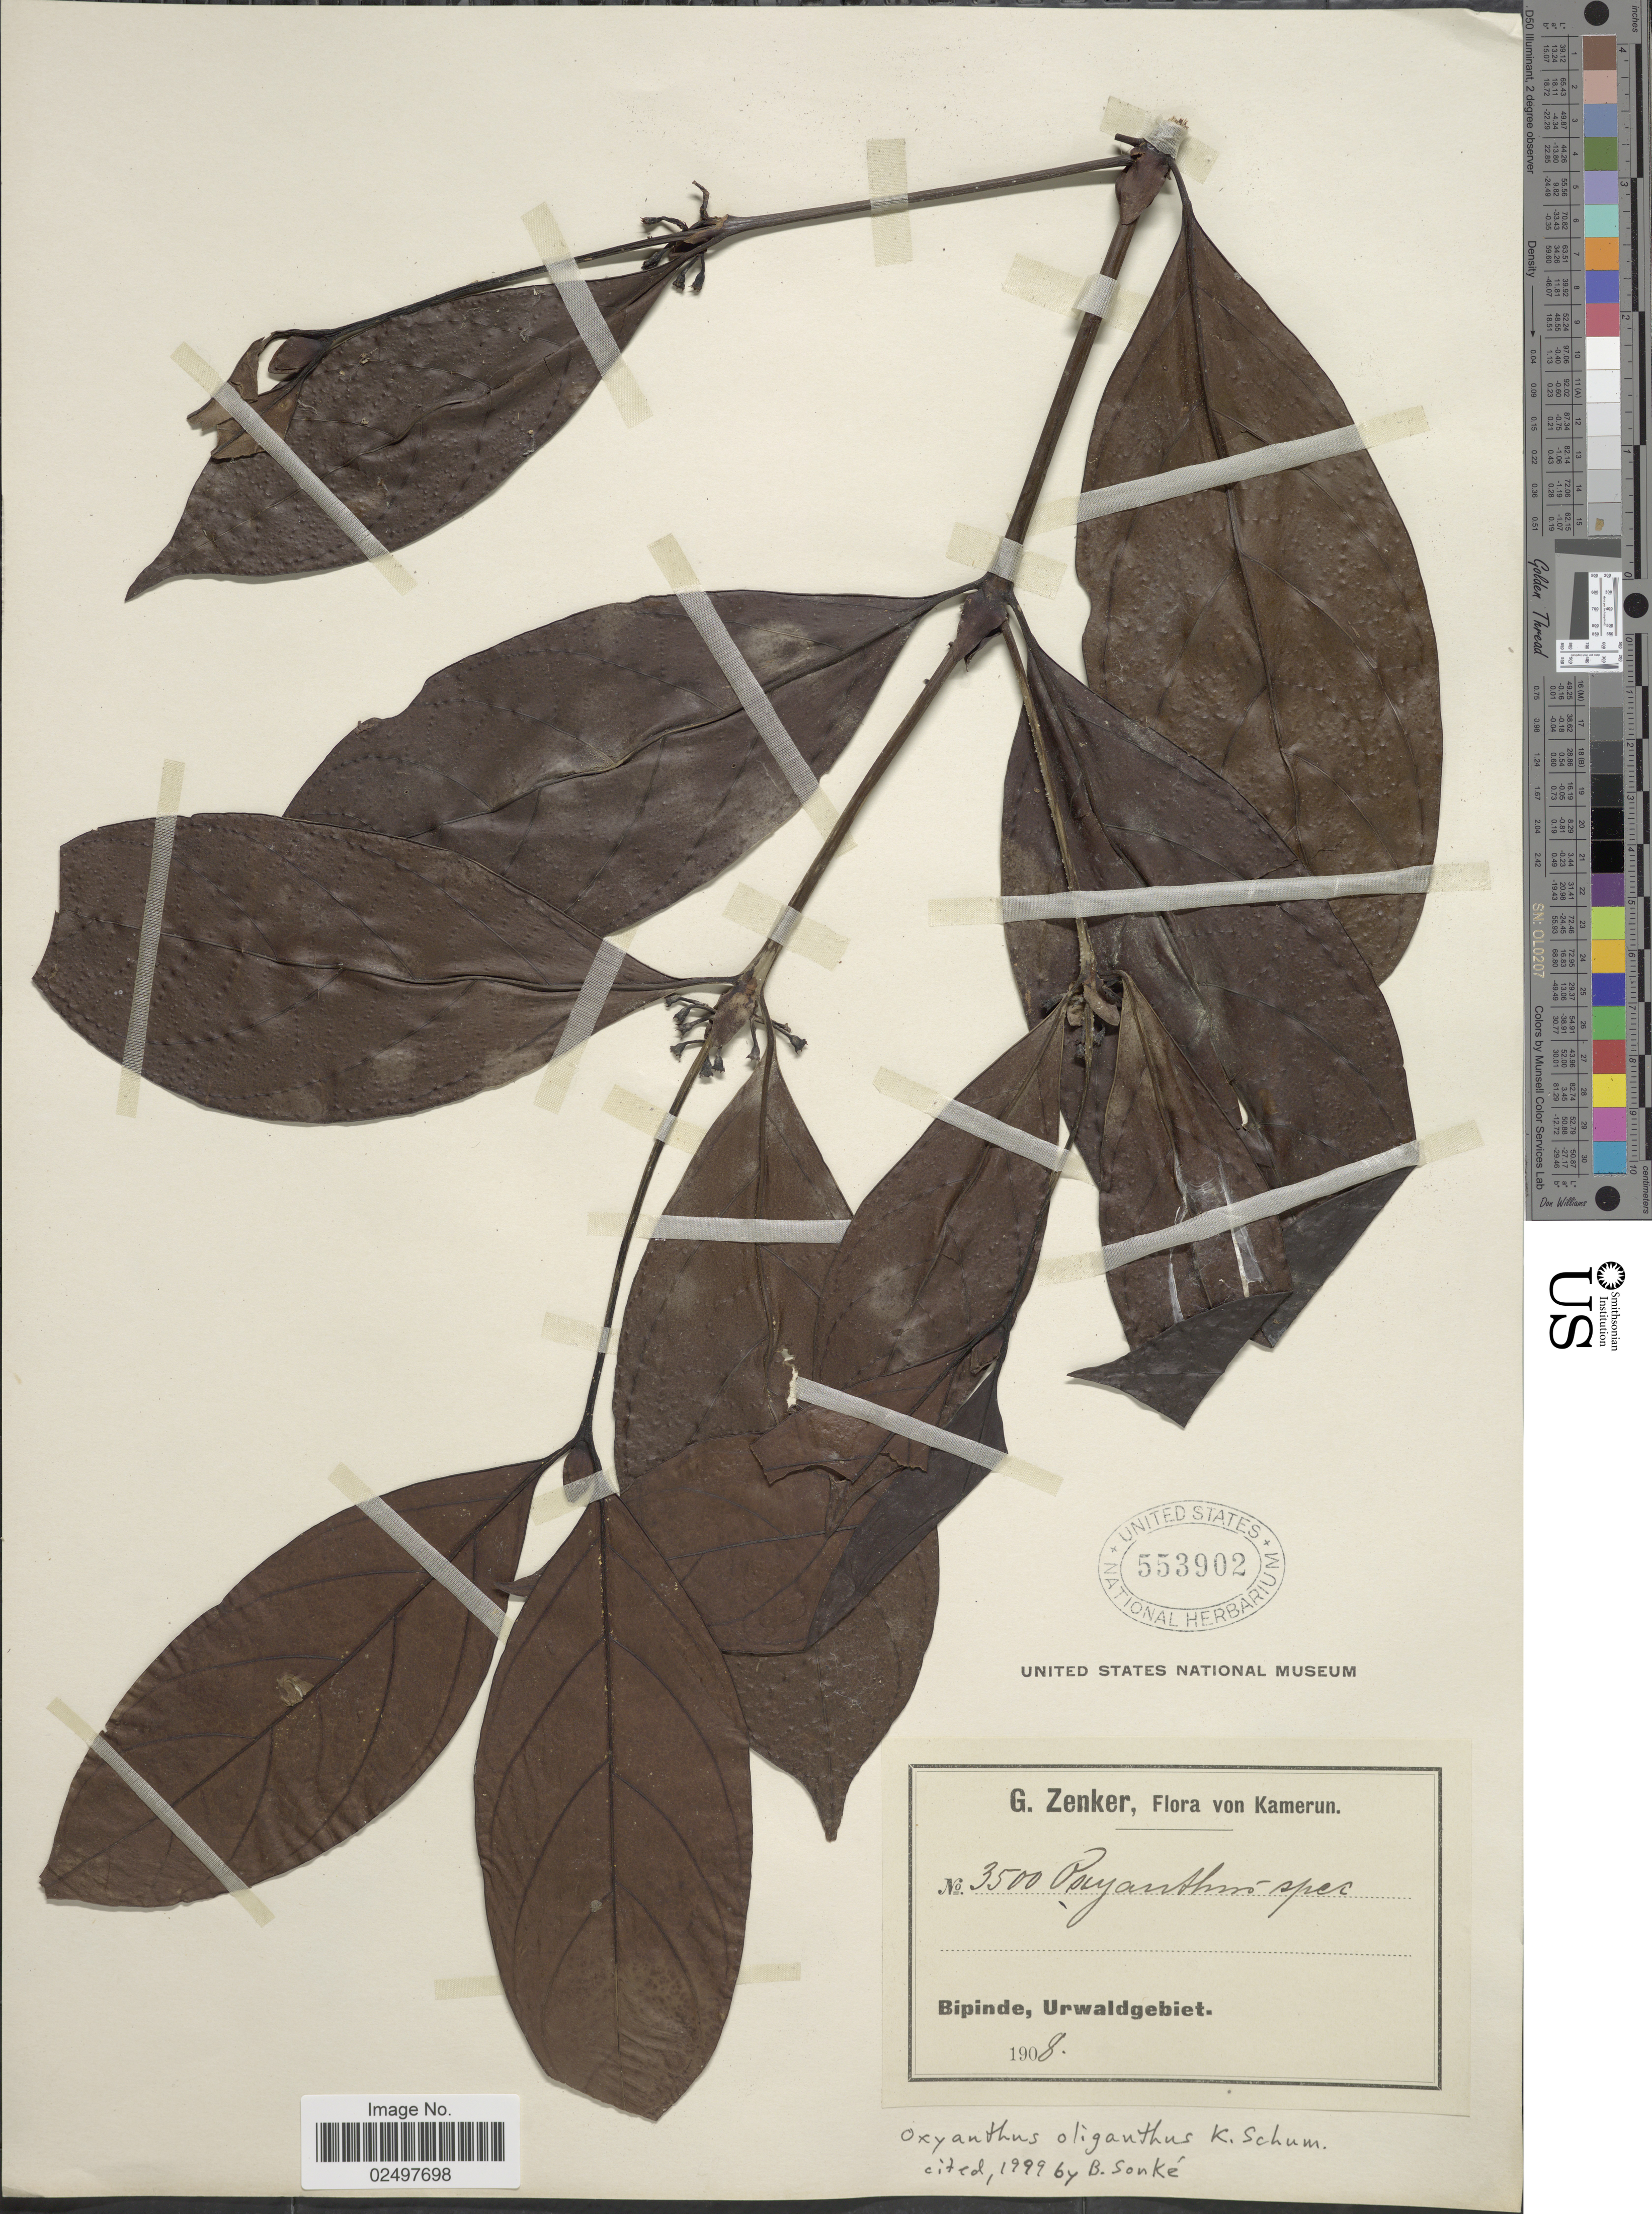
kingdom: Plantae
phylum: Tracheophyta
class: Magnoliopsida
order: Gentianales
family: Rubiaceae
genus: Oxyanthus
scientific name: Oxyanthus oliganthus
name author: K. Schum.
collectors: G. A. Zenker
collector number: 3500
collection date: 1908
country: Cameroon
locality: Kamerun. Bipinde, Urwaldgebiet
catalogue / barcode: US 553902